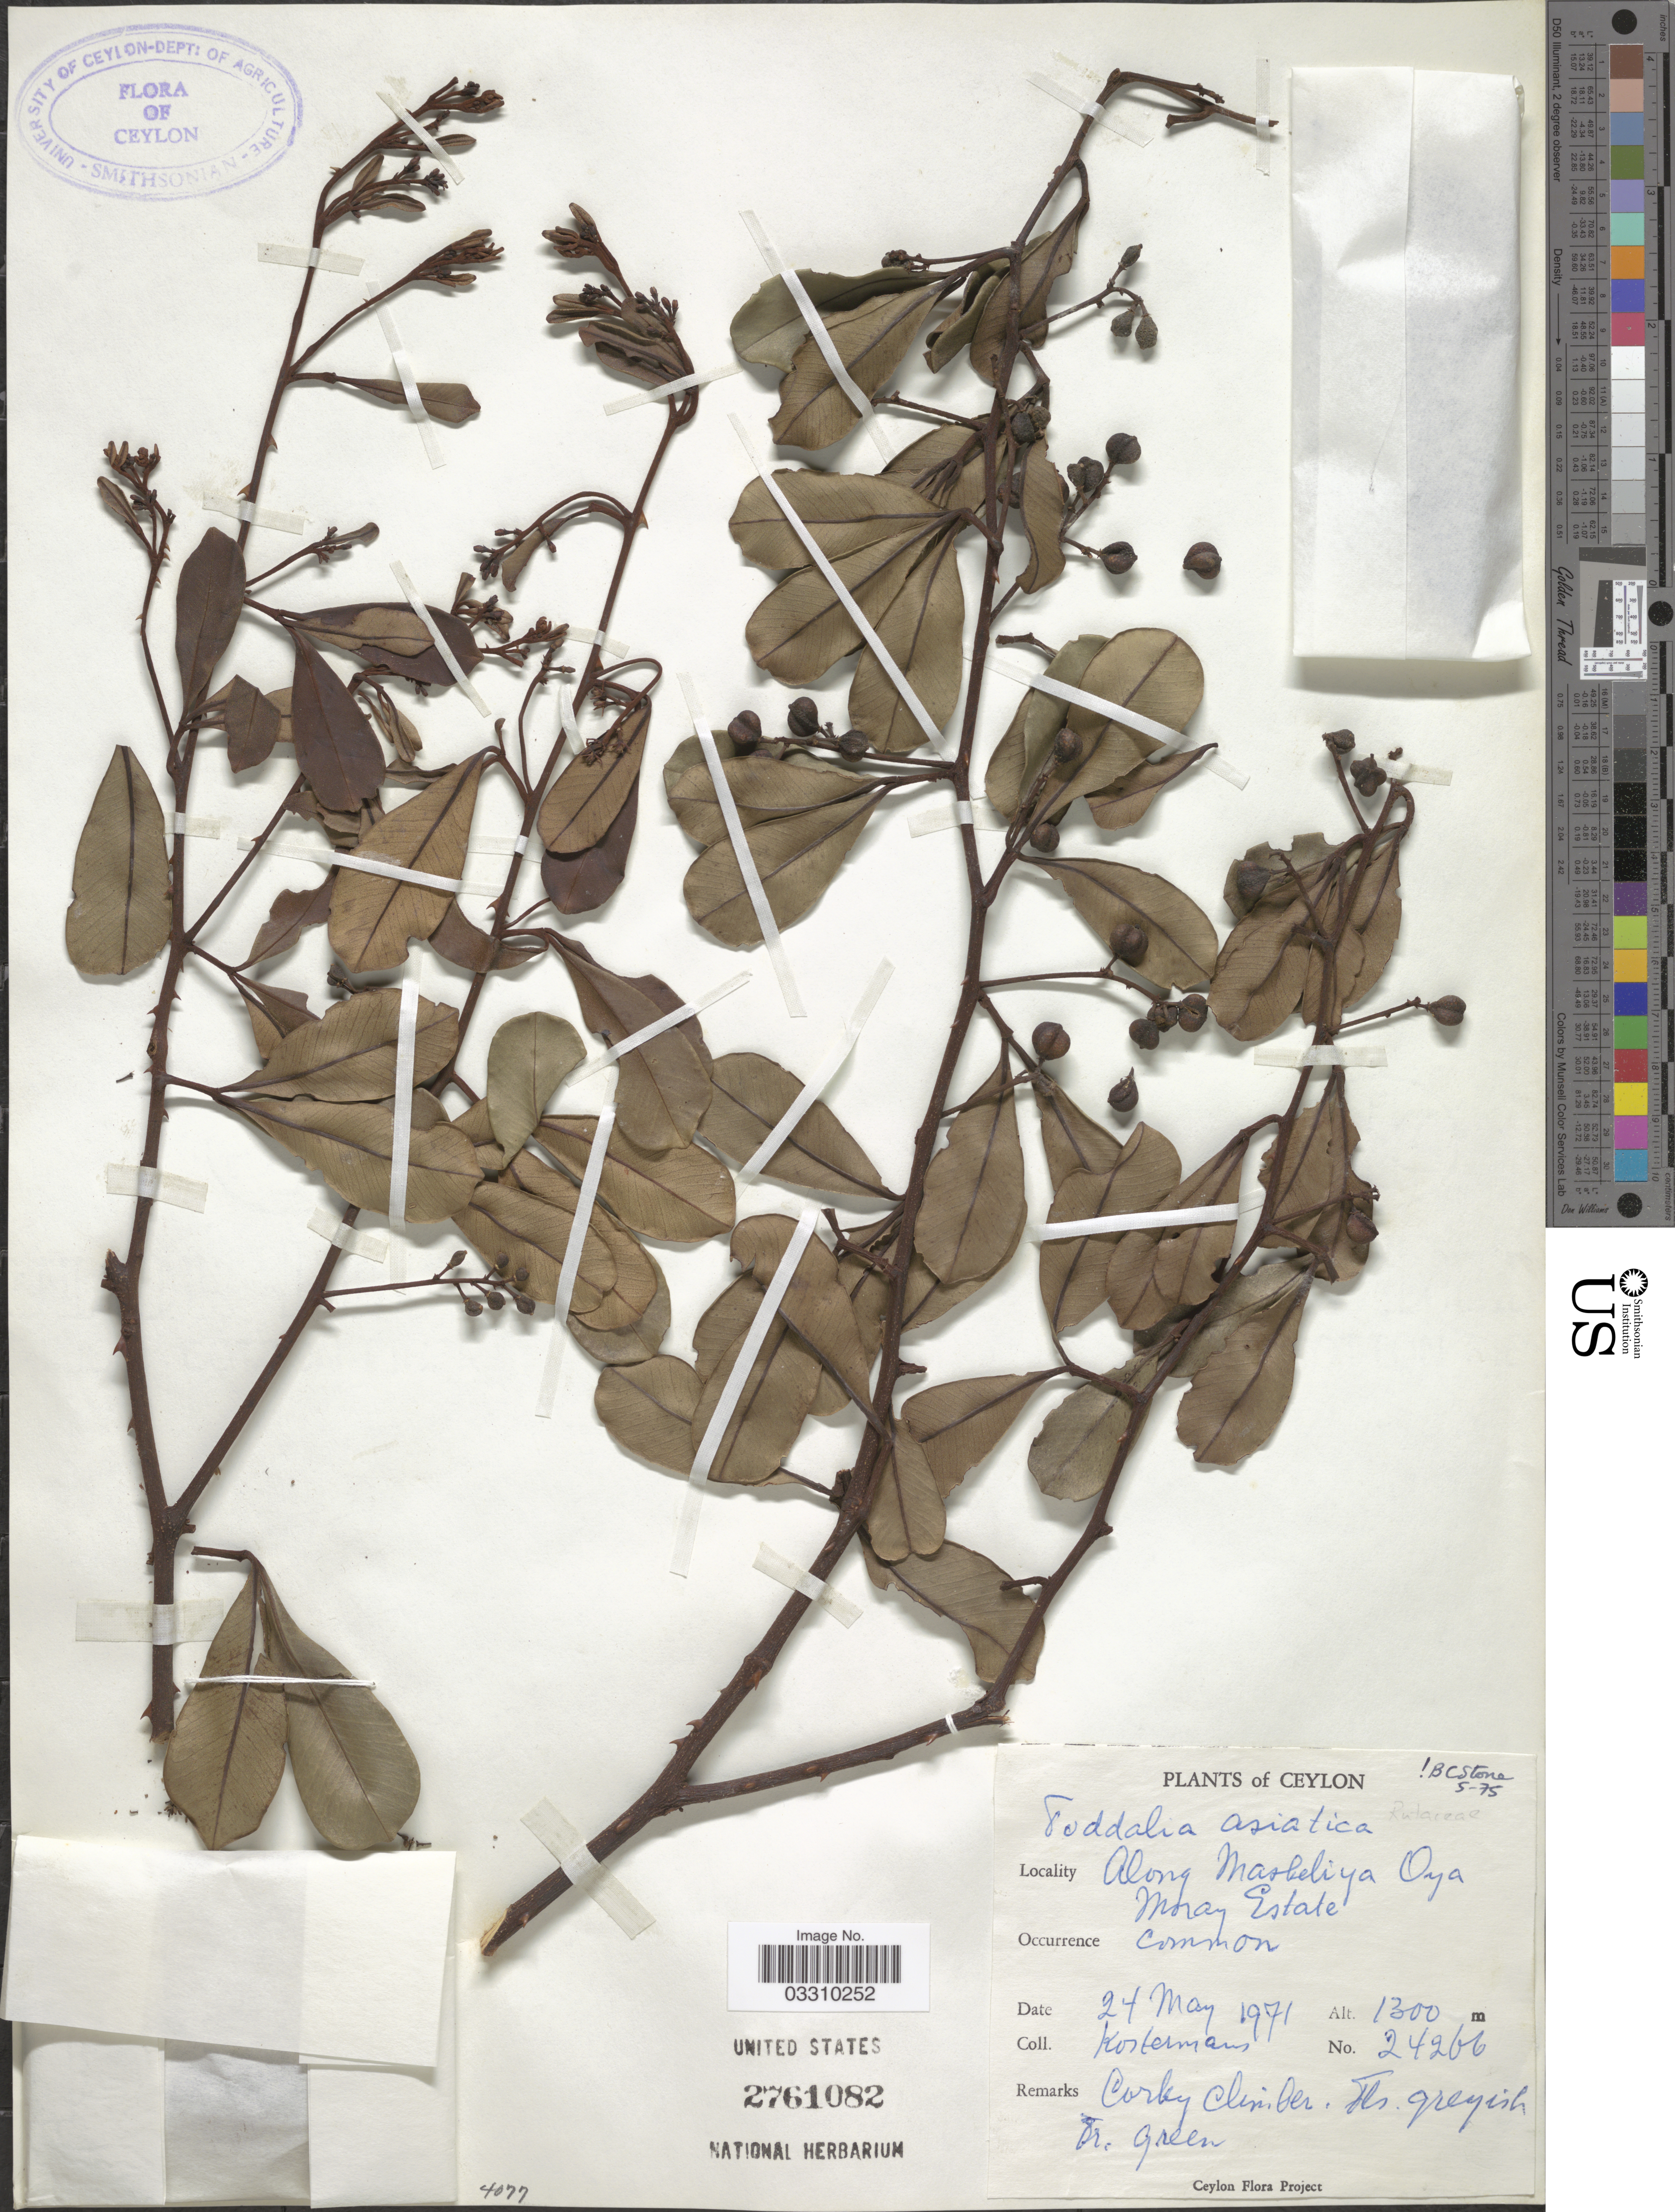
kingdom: Plantae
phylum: Tracheophyta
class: Magnoliopsida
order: Sapindales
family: Rutaceae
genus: Zanthoxylum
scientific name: Zanthoxylum asiaticum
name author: (L.) Appelhans et al.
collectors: Kostermans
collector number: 24266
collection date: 1971-05-24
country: Sri Lanka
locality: Ceylon. Along Maskeliya Oya Moray Estate.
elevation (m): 1300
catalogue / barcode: US 2761082